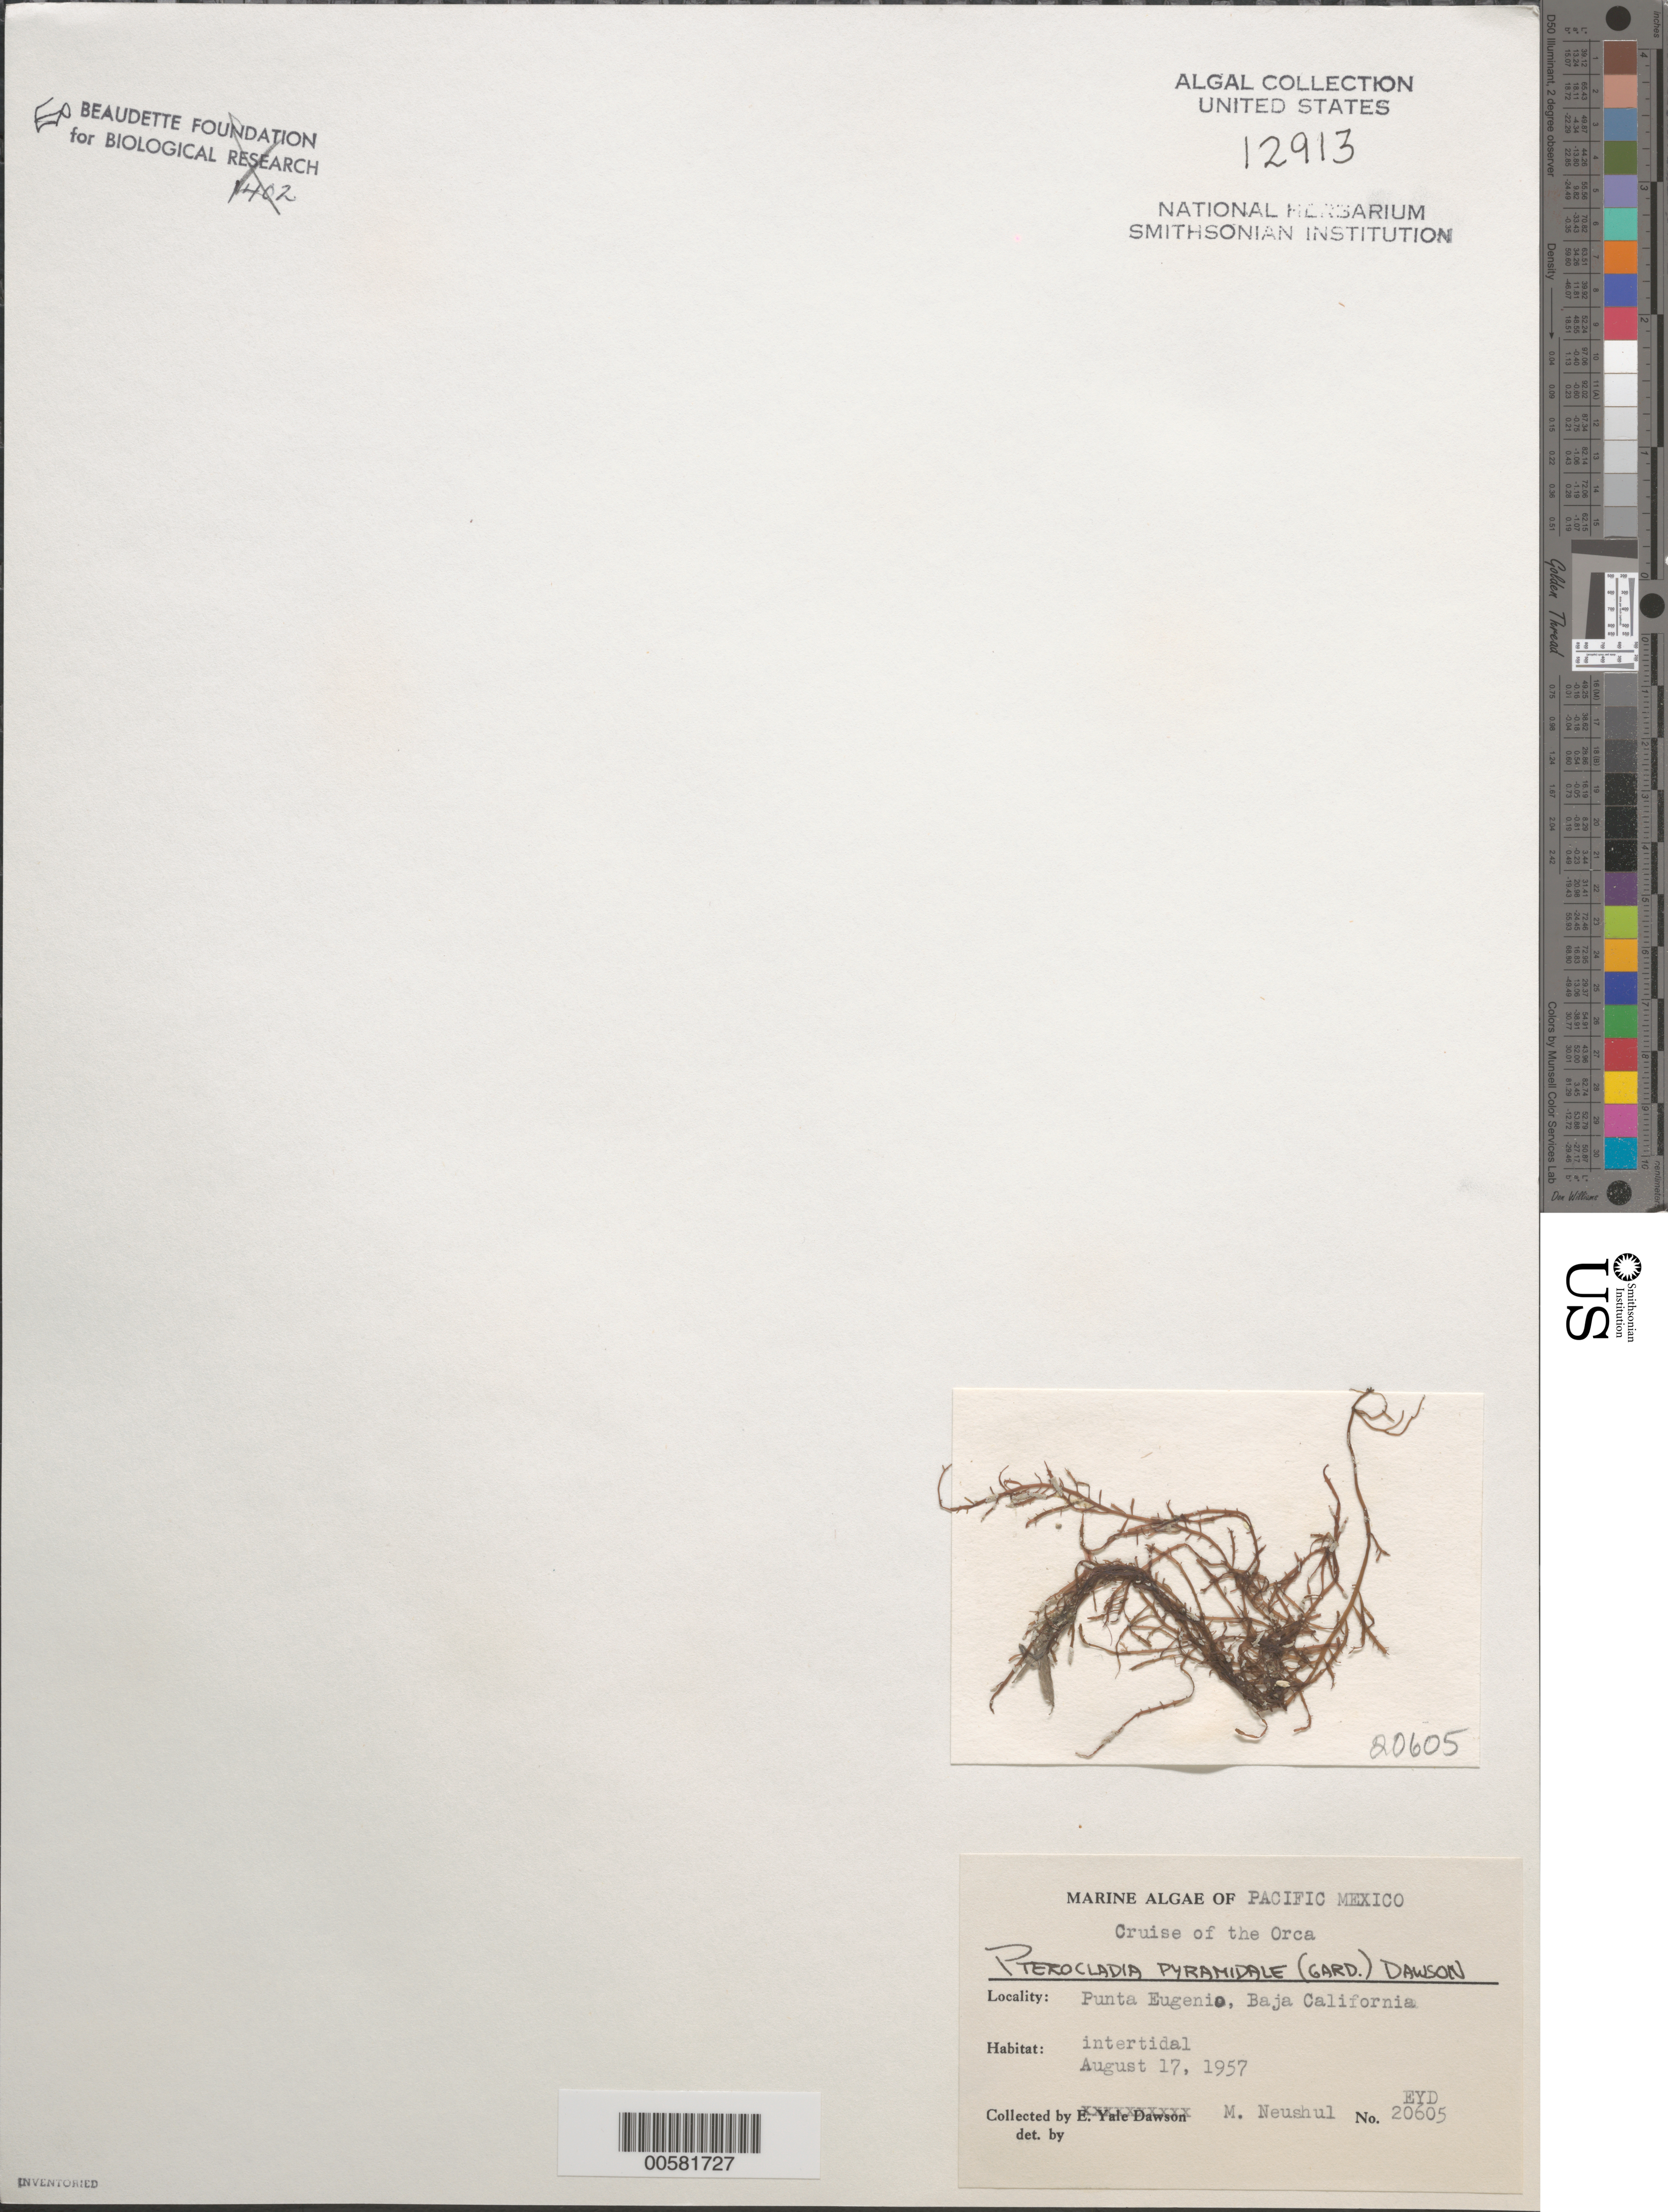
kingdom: Plantae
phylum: Rhodophyta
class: Florideophyceae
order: Gelidiales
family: Pterocladiaceae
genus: Pterocladiella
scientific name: Pterocladiella capillacea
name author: (S.G. Gmel.) Santelices & Hommers.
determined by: Algae name updating Project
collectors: M. Neushul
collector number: EYD 20605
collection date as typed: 17 Aug 1957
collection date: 1957-08-17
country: Mexico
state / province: Baja California Sur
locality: Punta Eugenia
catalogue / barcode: US 12913